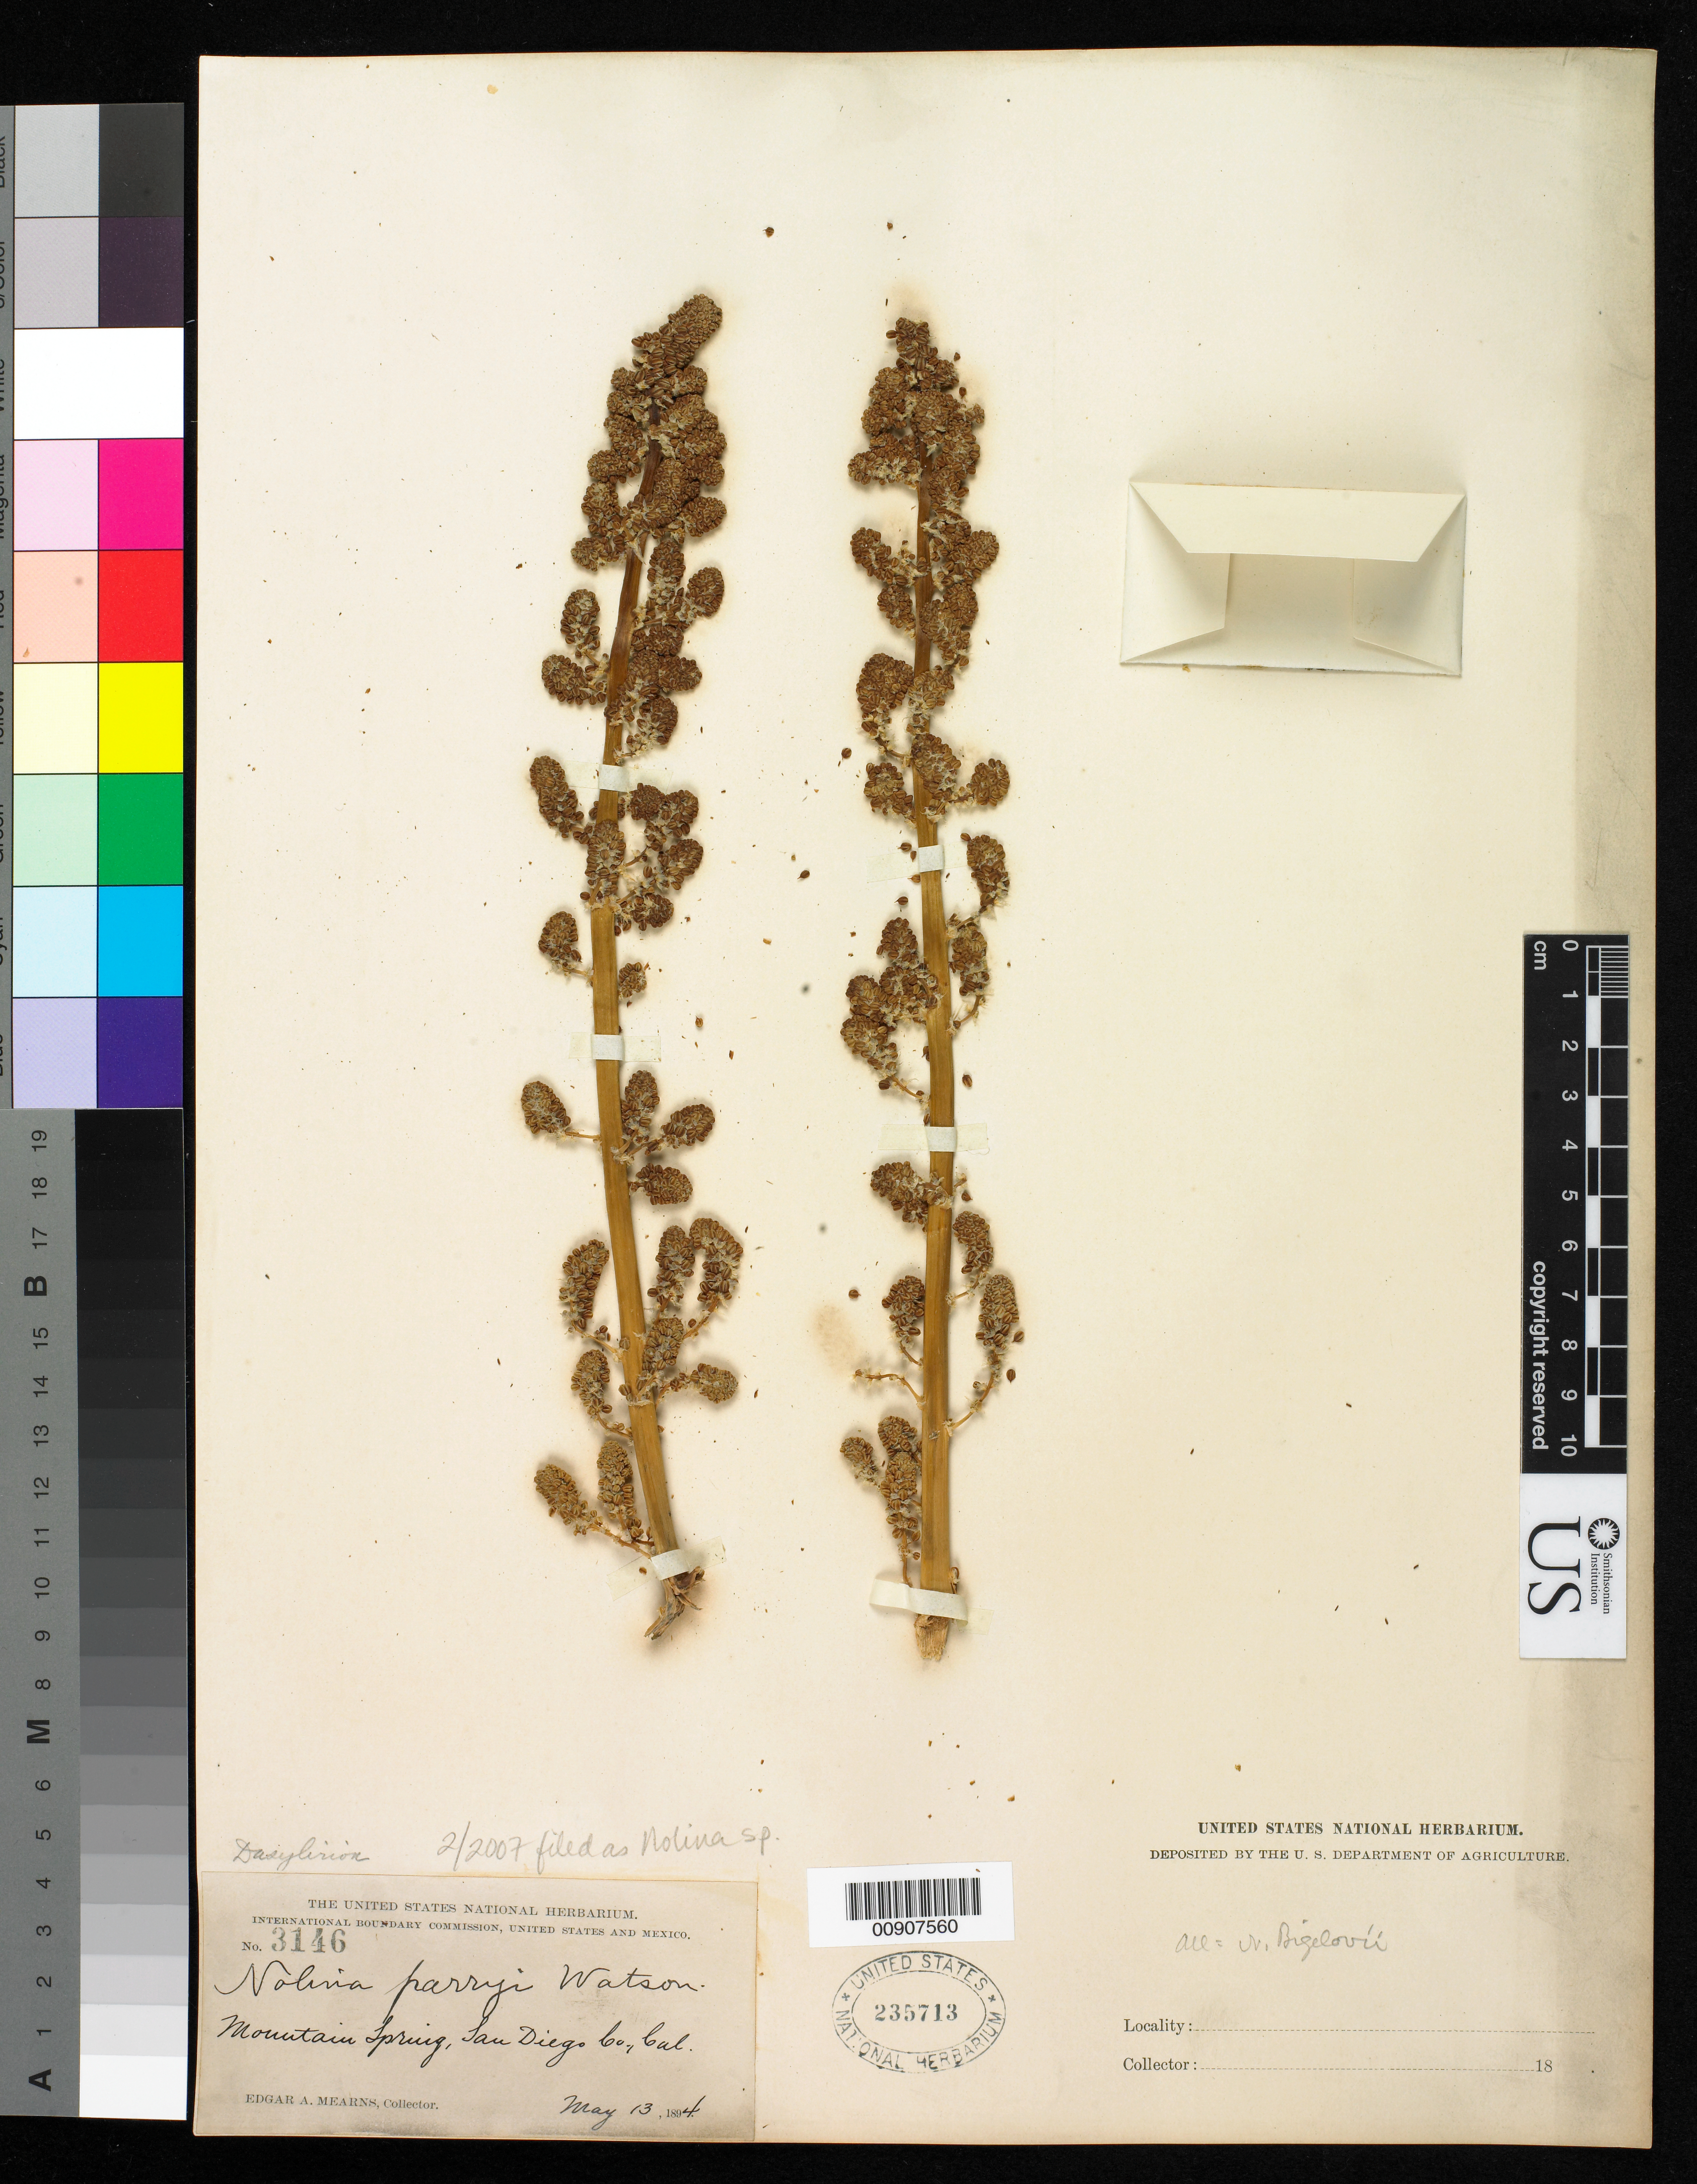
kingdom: Plantae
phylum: Tracheophyta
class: Liliopsida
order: Asparagales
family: Asparagaceae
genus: Nolina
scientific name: Nolina sp.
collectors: E. A. Mearns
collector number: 3146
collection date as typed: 13 May 1894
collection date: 1894-05-13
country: United States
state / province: California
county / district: San Diego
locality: Mountain Spring, San Diego County, California.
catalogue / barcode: US 235713